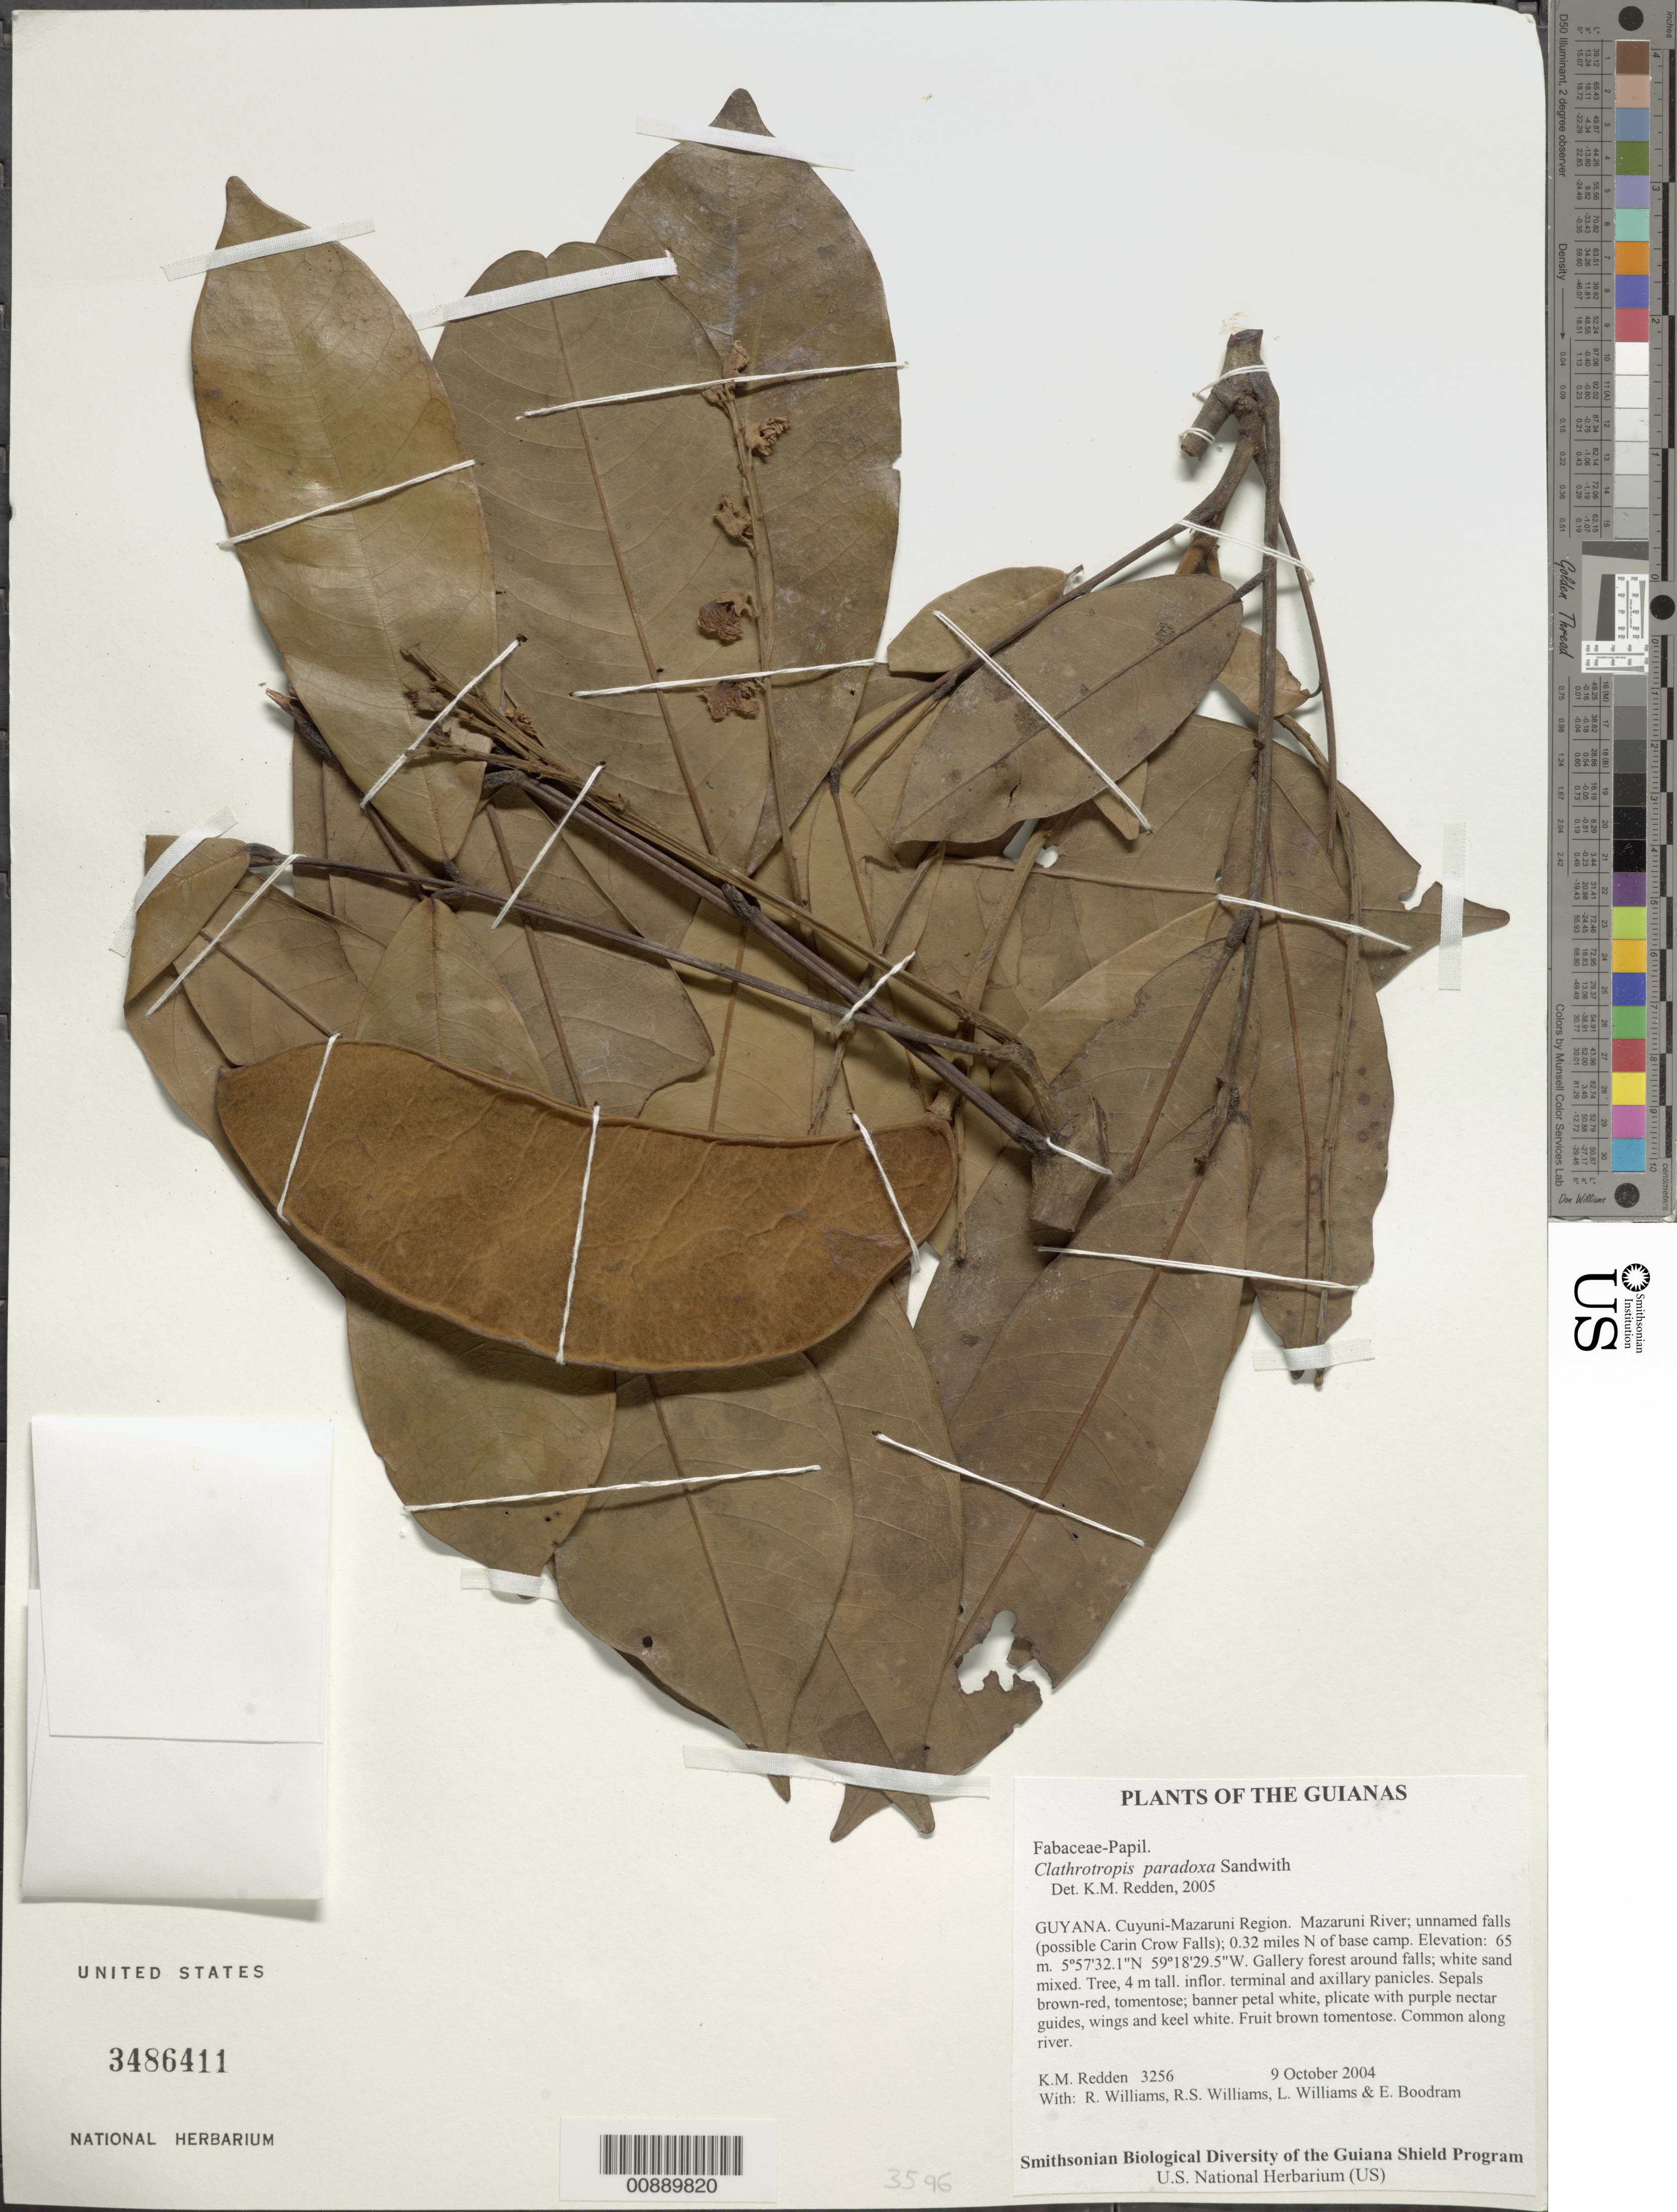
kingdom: Plantae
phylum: Tracheophyta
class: Magnoliopsida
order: Fabales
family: Fabaceae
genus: Clathrotropis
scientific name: Clathrotropis paradoxa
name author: Sandwith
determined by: Redden, K. M.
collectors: K. M. Redden, R. Williams, R. S. Williams, L. Williams & E. Boodram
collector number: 3256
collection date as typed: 9 October 2004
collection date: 2004-10-09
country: Guyana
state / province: Cuyuni-Mazaruni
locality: Mazaruni River; unnamed falls (possible Carin Crow Falls); 0.32 miles N of base camp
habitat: Gallery forest around falls; white sand mixed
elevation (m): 65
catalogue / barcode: US 3486411